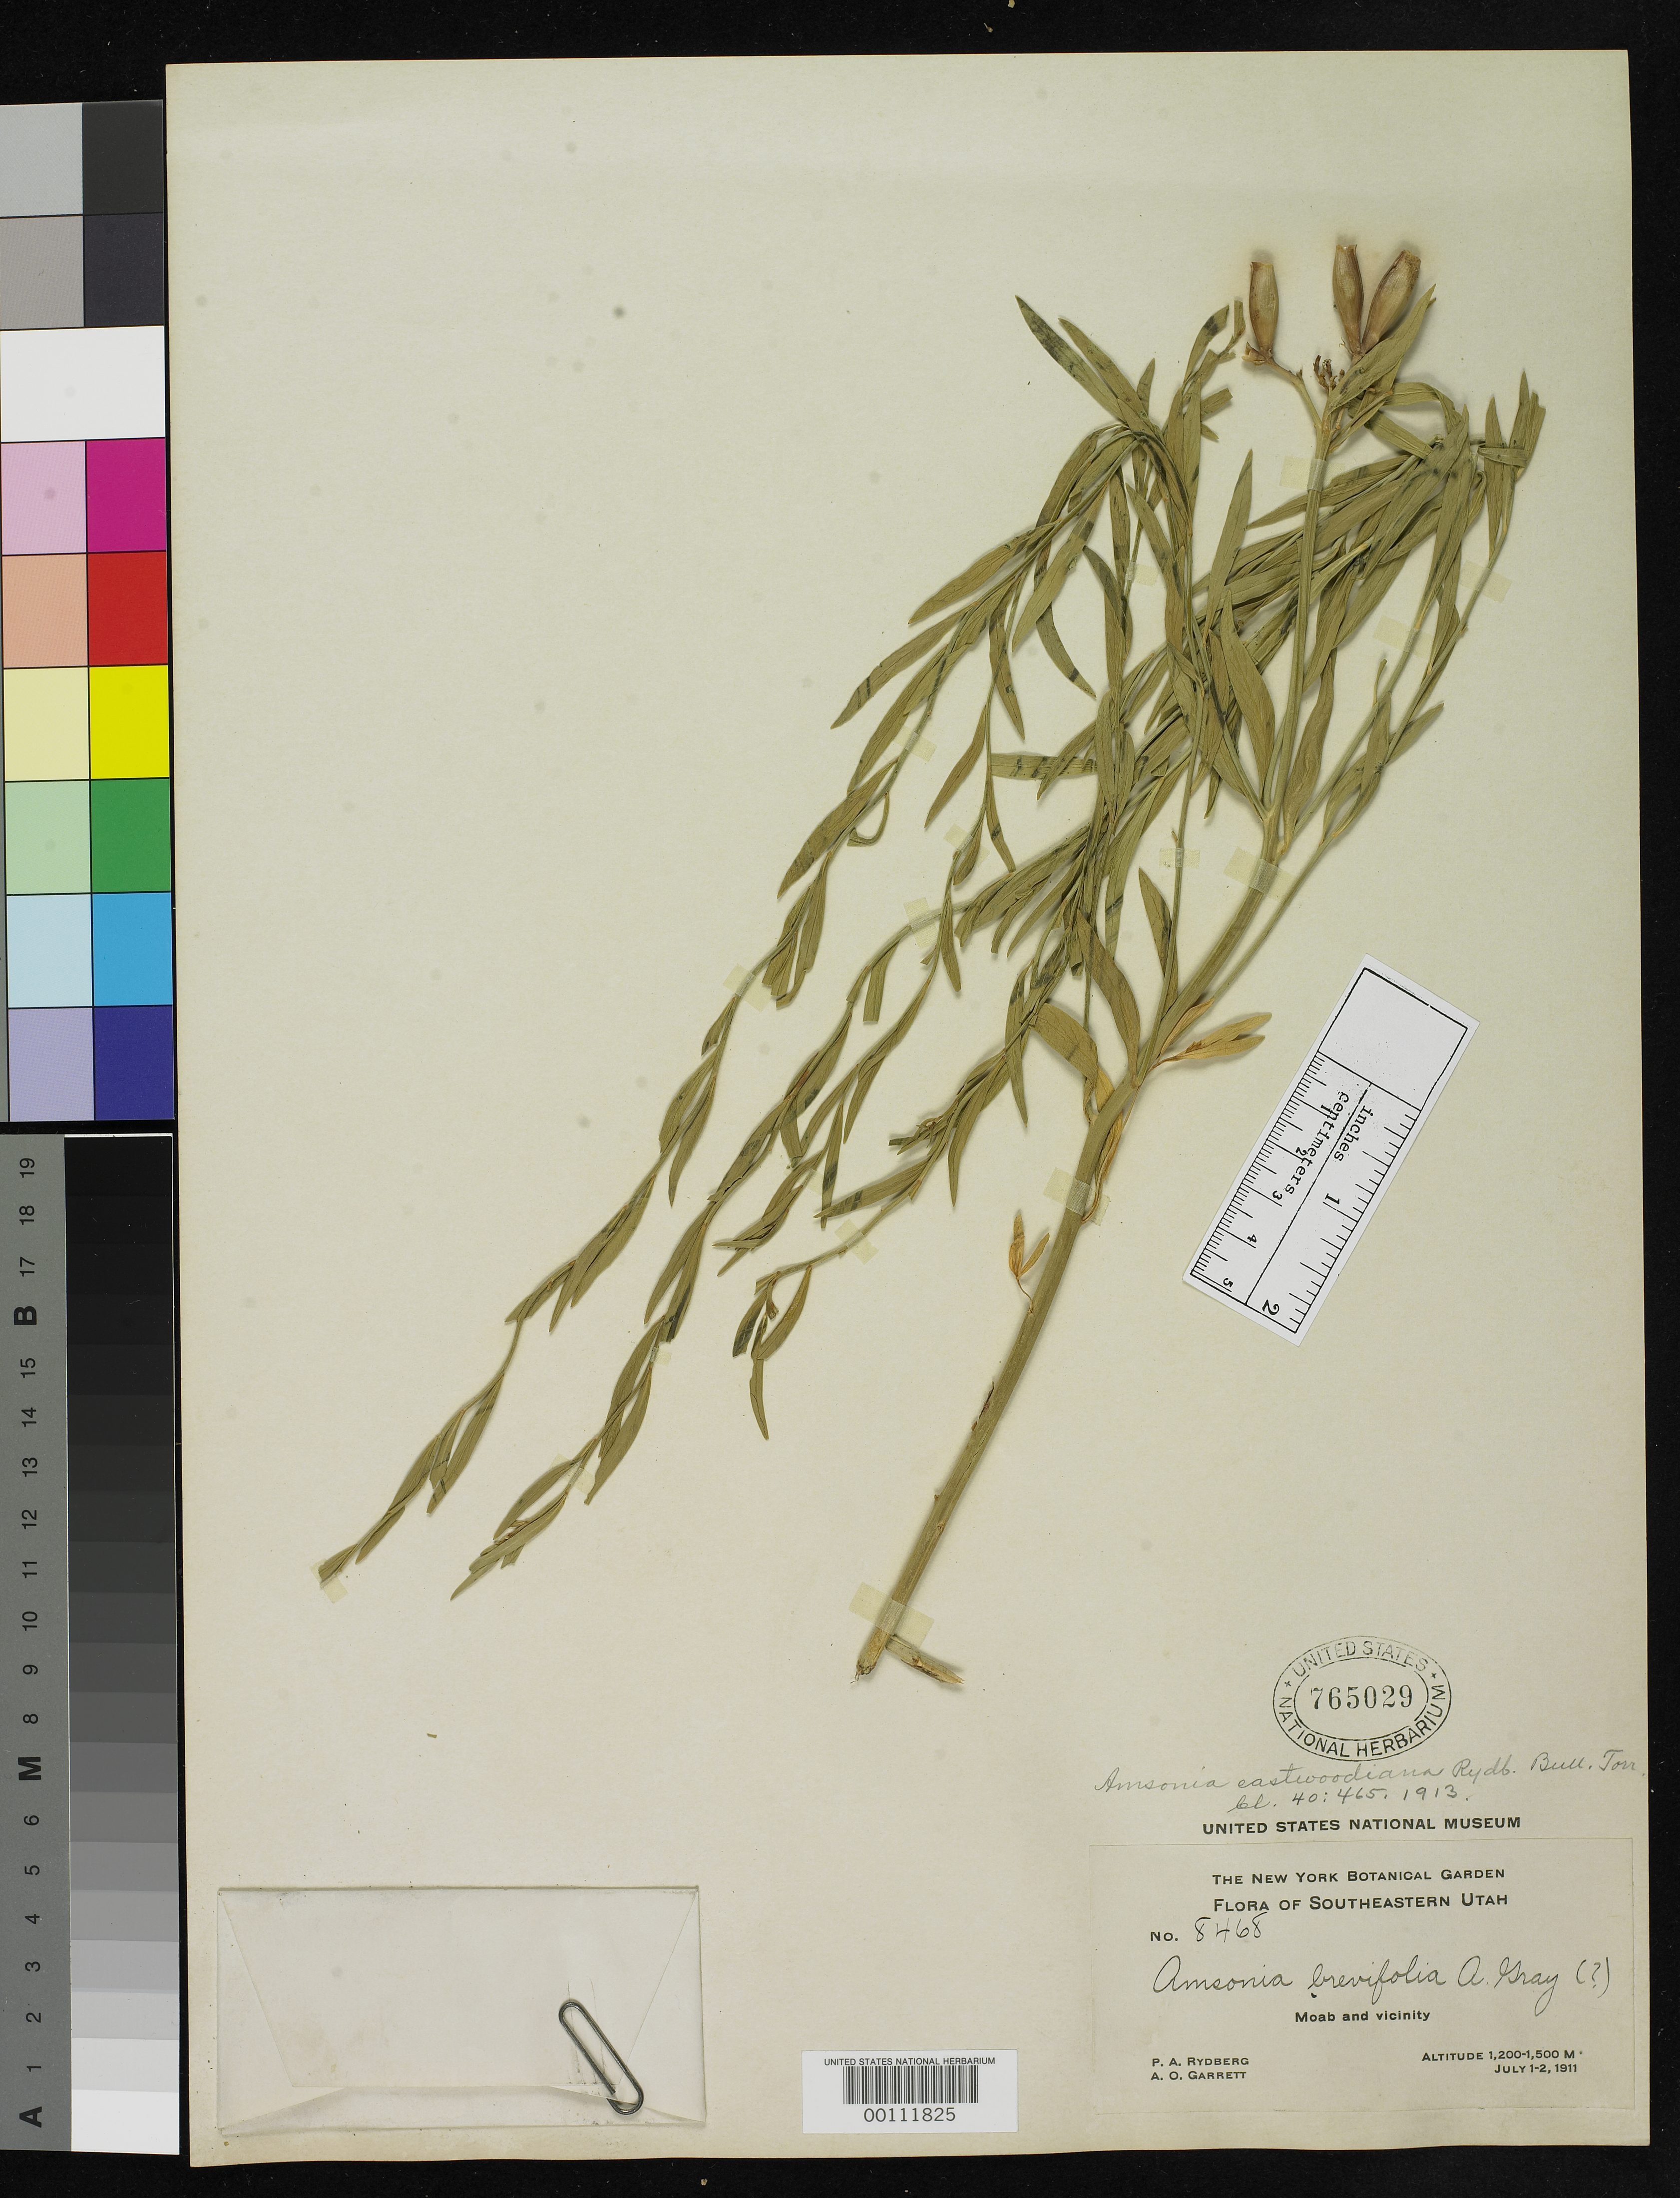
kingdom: Plantae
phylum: Tracheophyta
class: Magnoliopsida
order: Gentianales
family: Apocynaceae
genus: Amsonia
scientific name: Amsonia eastwoodiana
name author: Rydb.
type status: Isotype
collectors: P. A. Rydberg & A. O. Garrett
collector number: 8468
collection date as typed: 01 Jul 1911 to 02 Jul 1911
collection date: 1911-07-01/1911-07-02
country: United States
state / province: Utah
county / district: Grand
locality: Moab.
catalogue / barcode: US 765029